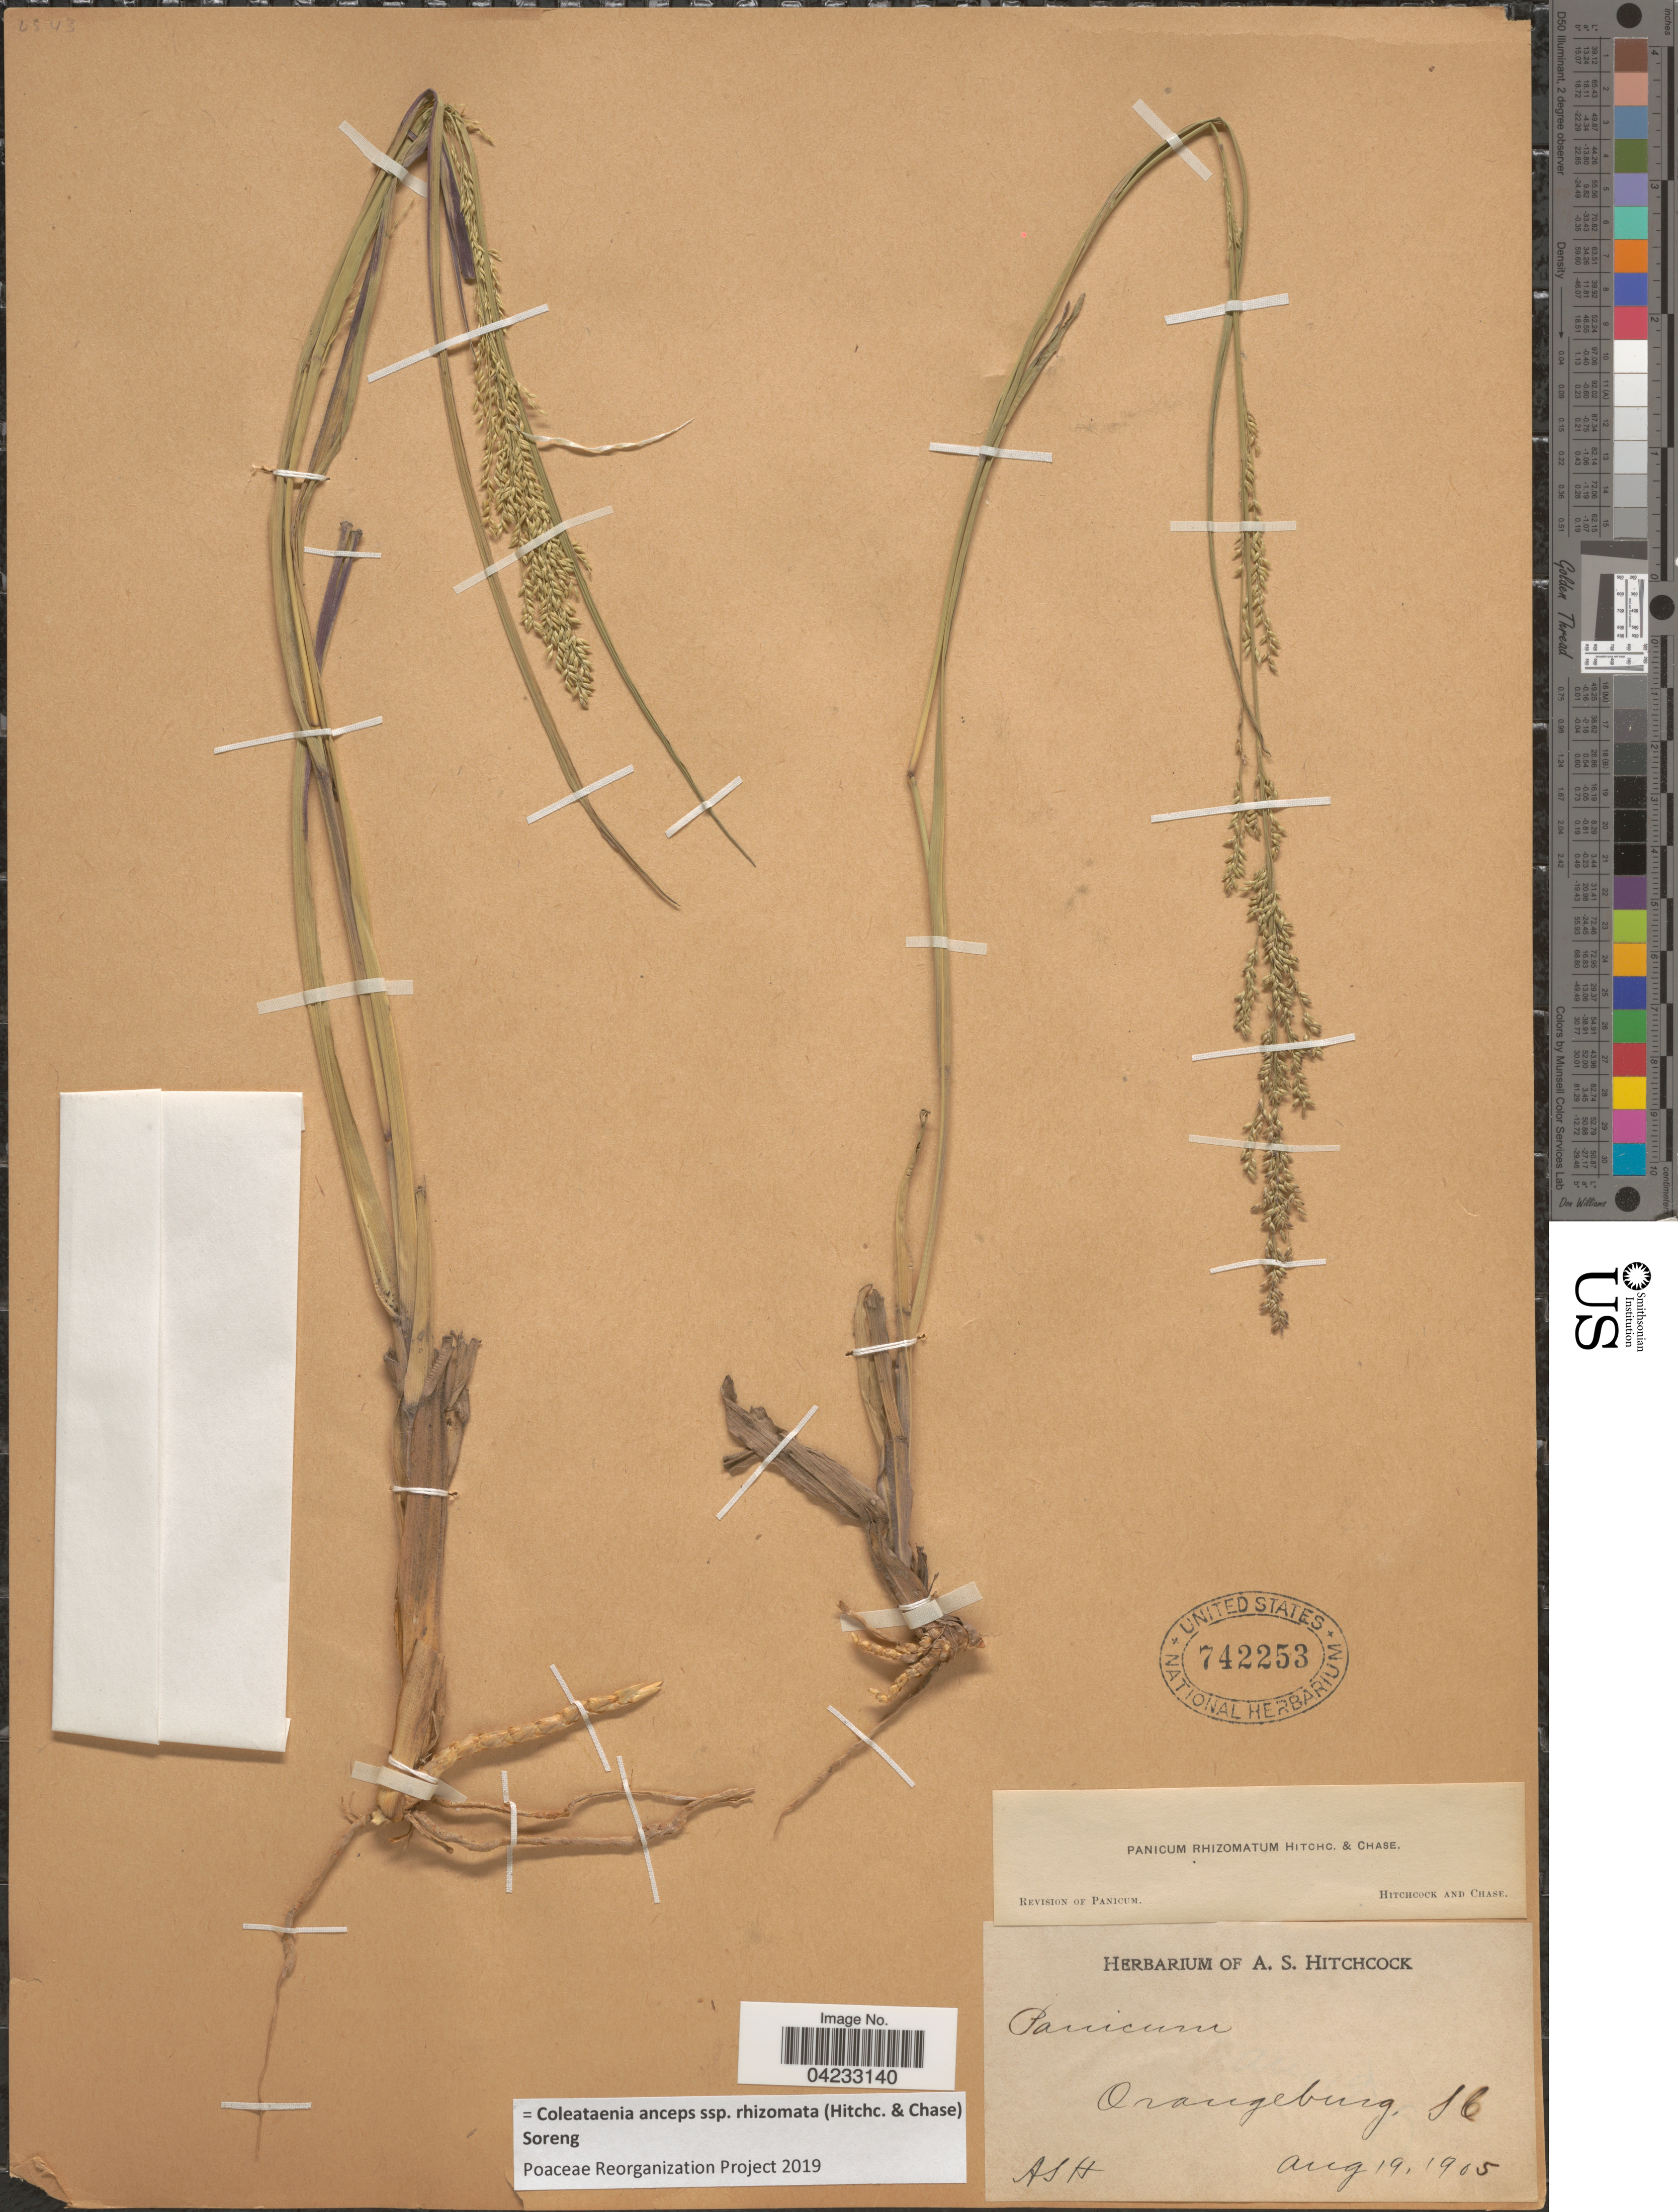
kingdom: Plantae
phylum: Tracheophyta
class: Liliopsida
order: Poales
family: Poaceae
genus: Coleataenia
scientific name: Coleataenia anceps subsp. rhizomata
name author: (Hitchc. & Chase) Soreng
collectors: A. S. Hitchcock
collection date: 1905-08-19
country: United States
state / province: South Carolina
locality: Orangeburg.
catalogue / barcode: US 742253